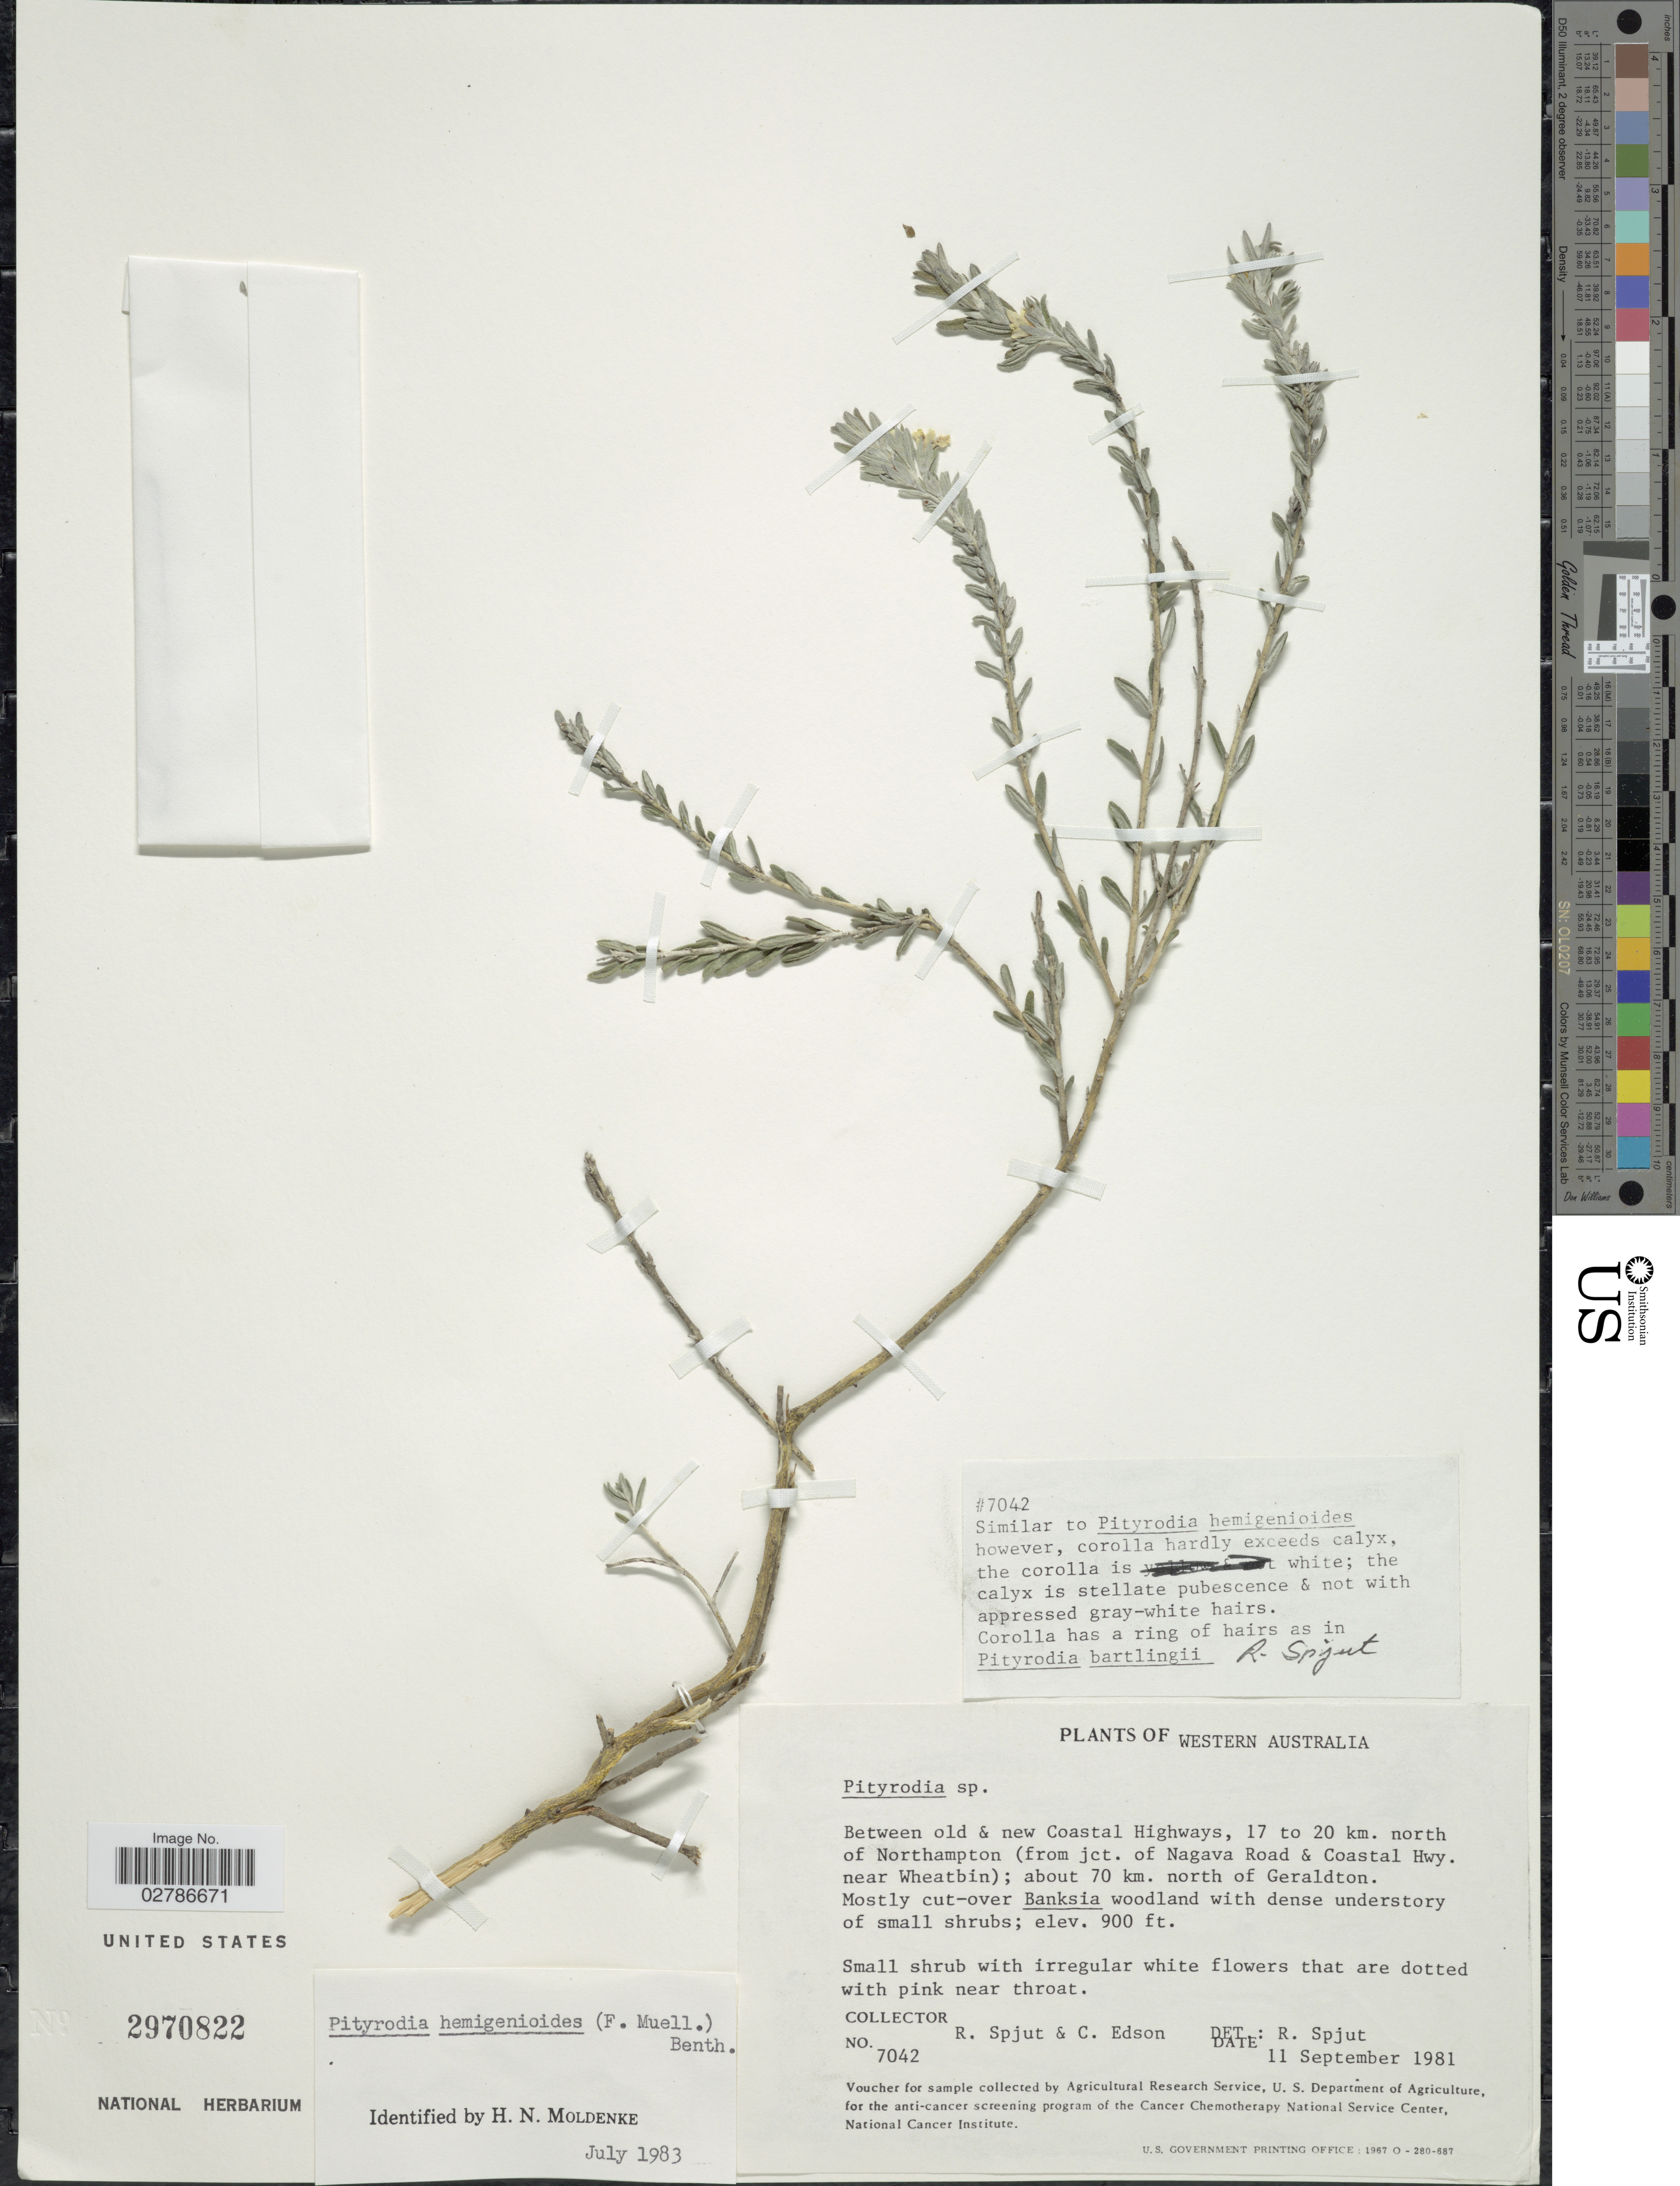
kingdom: Plantae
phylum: Tracheophyta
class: Magnoliopsida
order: Lamiales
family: Lamiaceae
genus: Pityrodia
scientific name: Pityrodia hemigenioides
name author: (F. Muell.) Benth.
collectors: R. Spjut & C. Edson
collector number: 7042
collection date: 1981-09-11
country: Australia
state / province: Western Australia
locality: Between old & new Coastal Highways, 17 to 20 km. north of Northampton (from jct. of Nagava Road & Coastal Hwy. near Wheatbin); about 70 km. north of Geraldton.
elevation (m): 274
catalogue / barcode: US 2970822